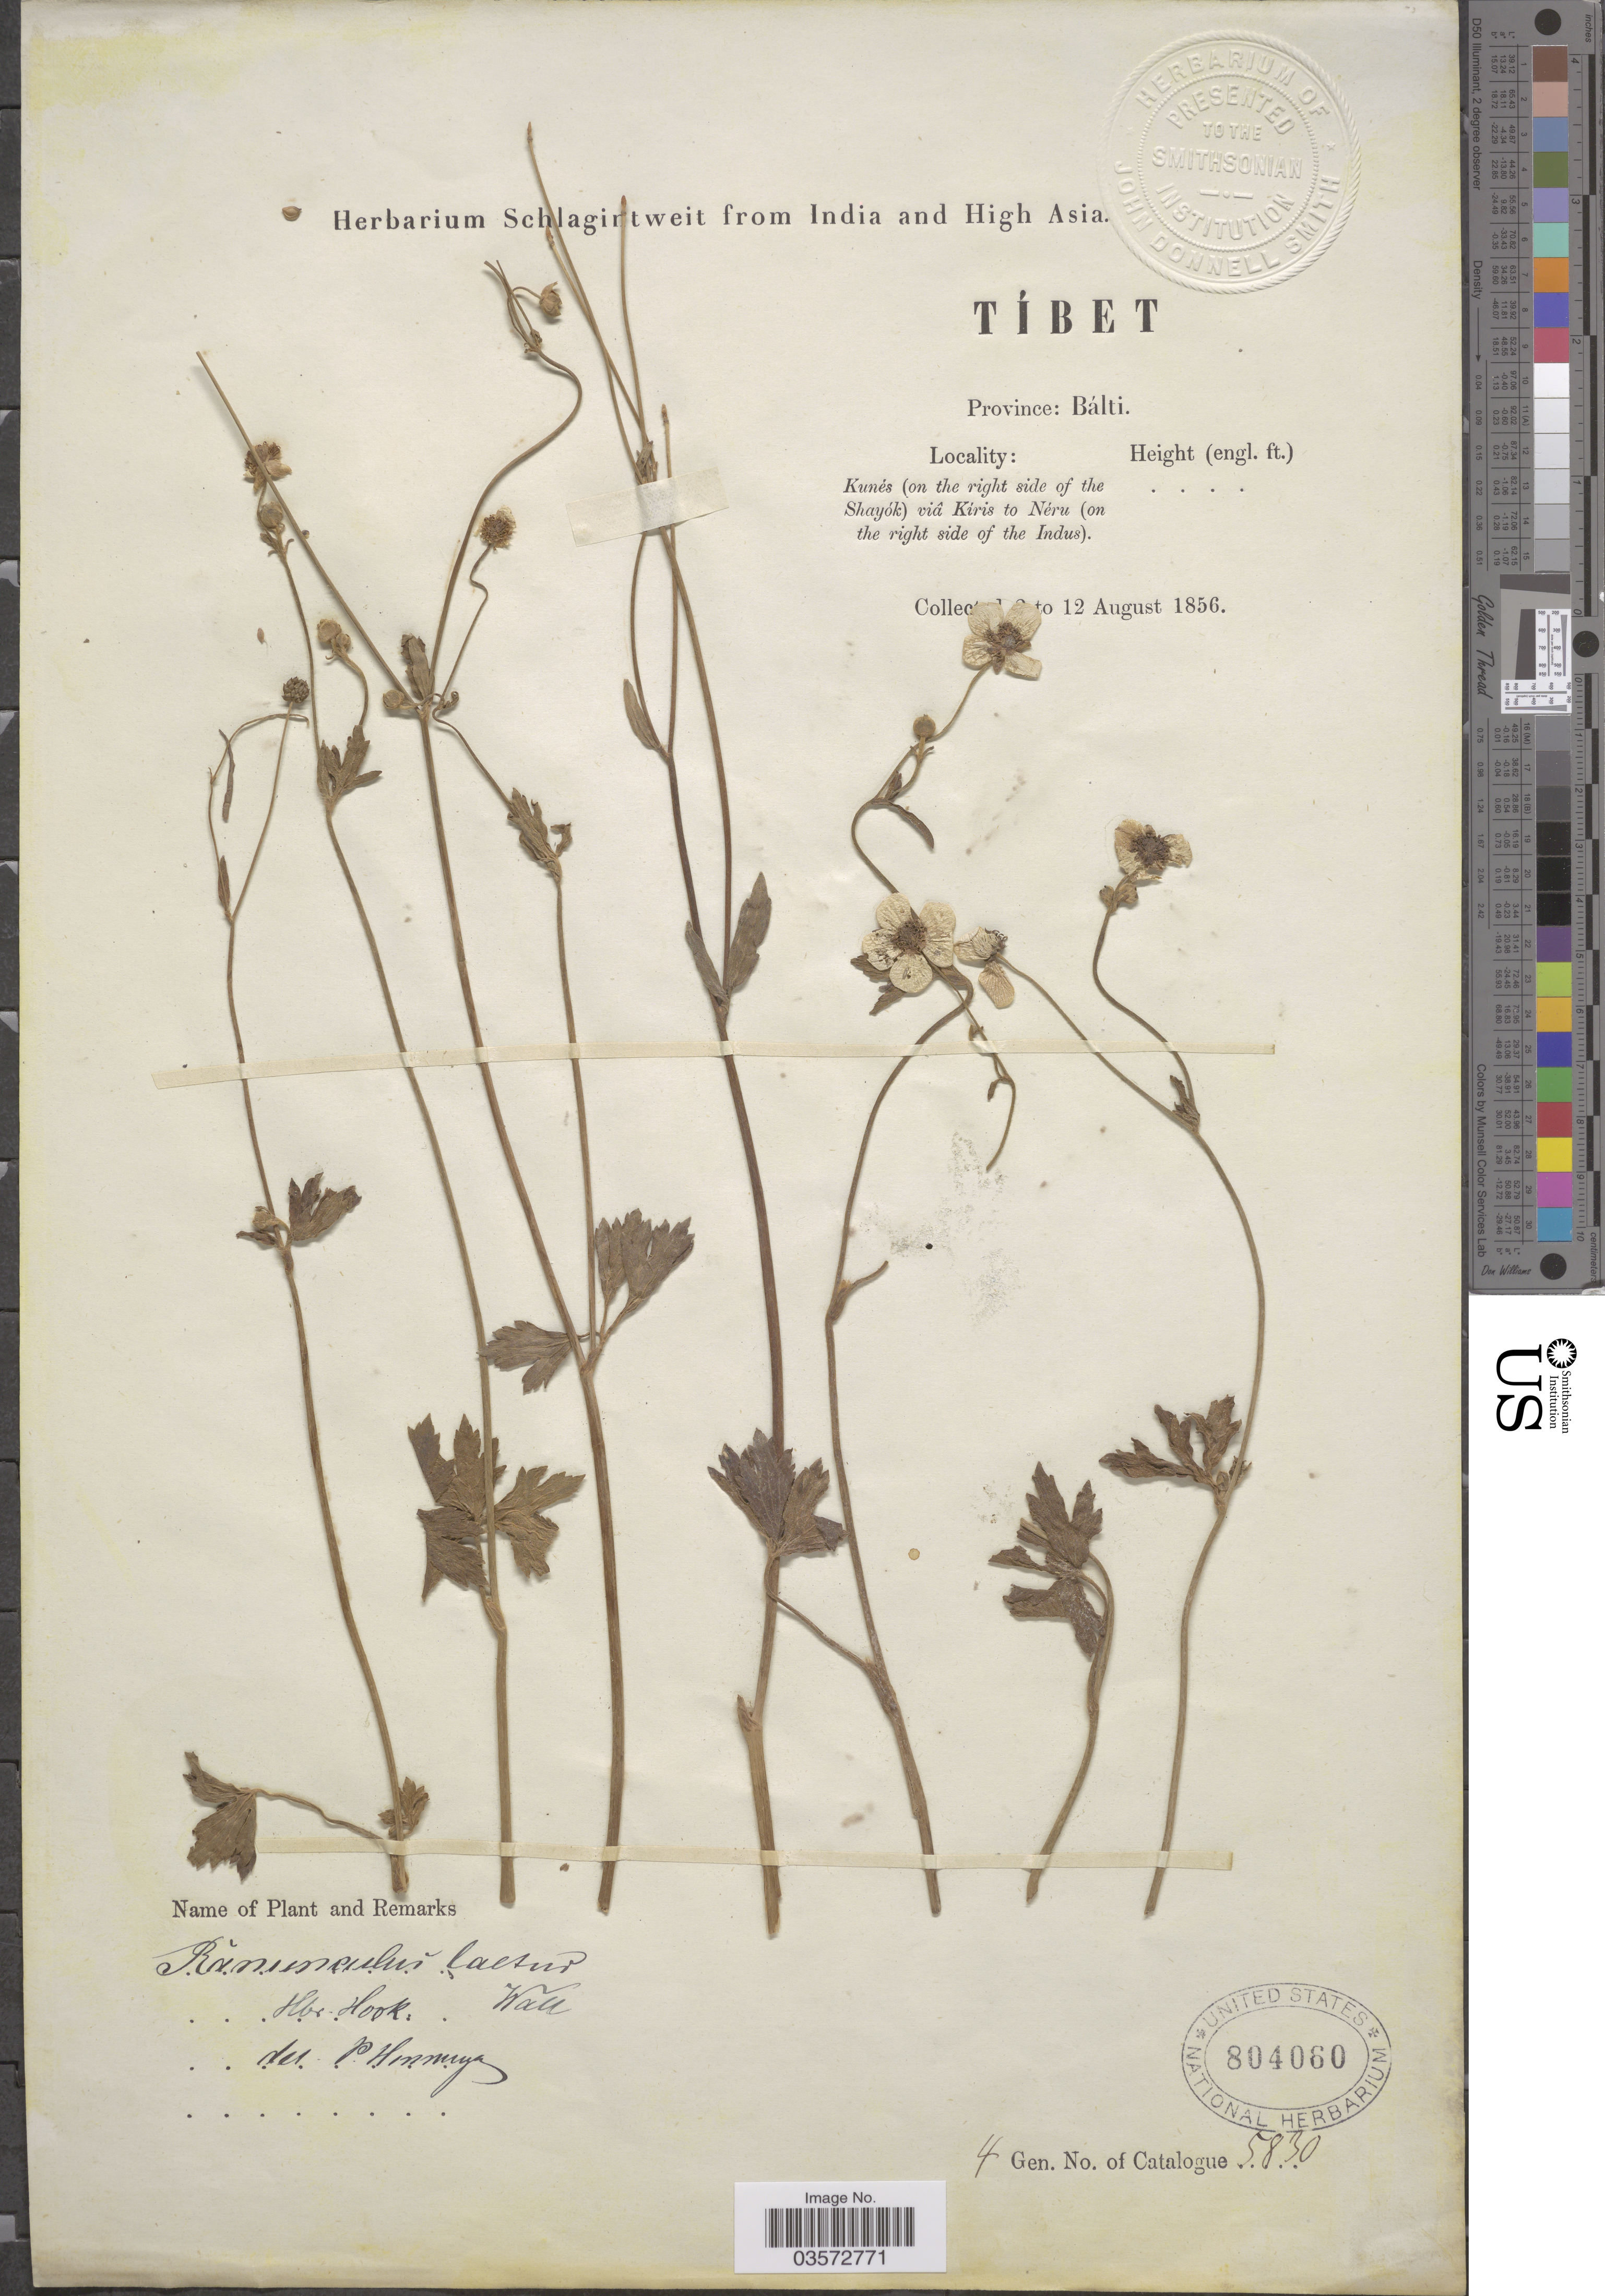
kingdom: Plantae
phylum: Tracheophyta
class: Magnoliopsida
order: Ranunculales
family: Ranunculaceae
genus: Ranunculus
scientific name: Ranunculus laetus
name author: Wall. ex Hook. f. & J.W. Thomson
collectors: ex herb. Schlagintweit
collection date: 1856-08-02/1856-08-12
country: China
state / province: Xizang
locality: Tíbet. Province: Bálti. Kunés (on the right side of the Shayók) viâ Kíris to Néru (on the right side of the Indus).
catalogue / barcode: US 804060